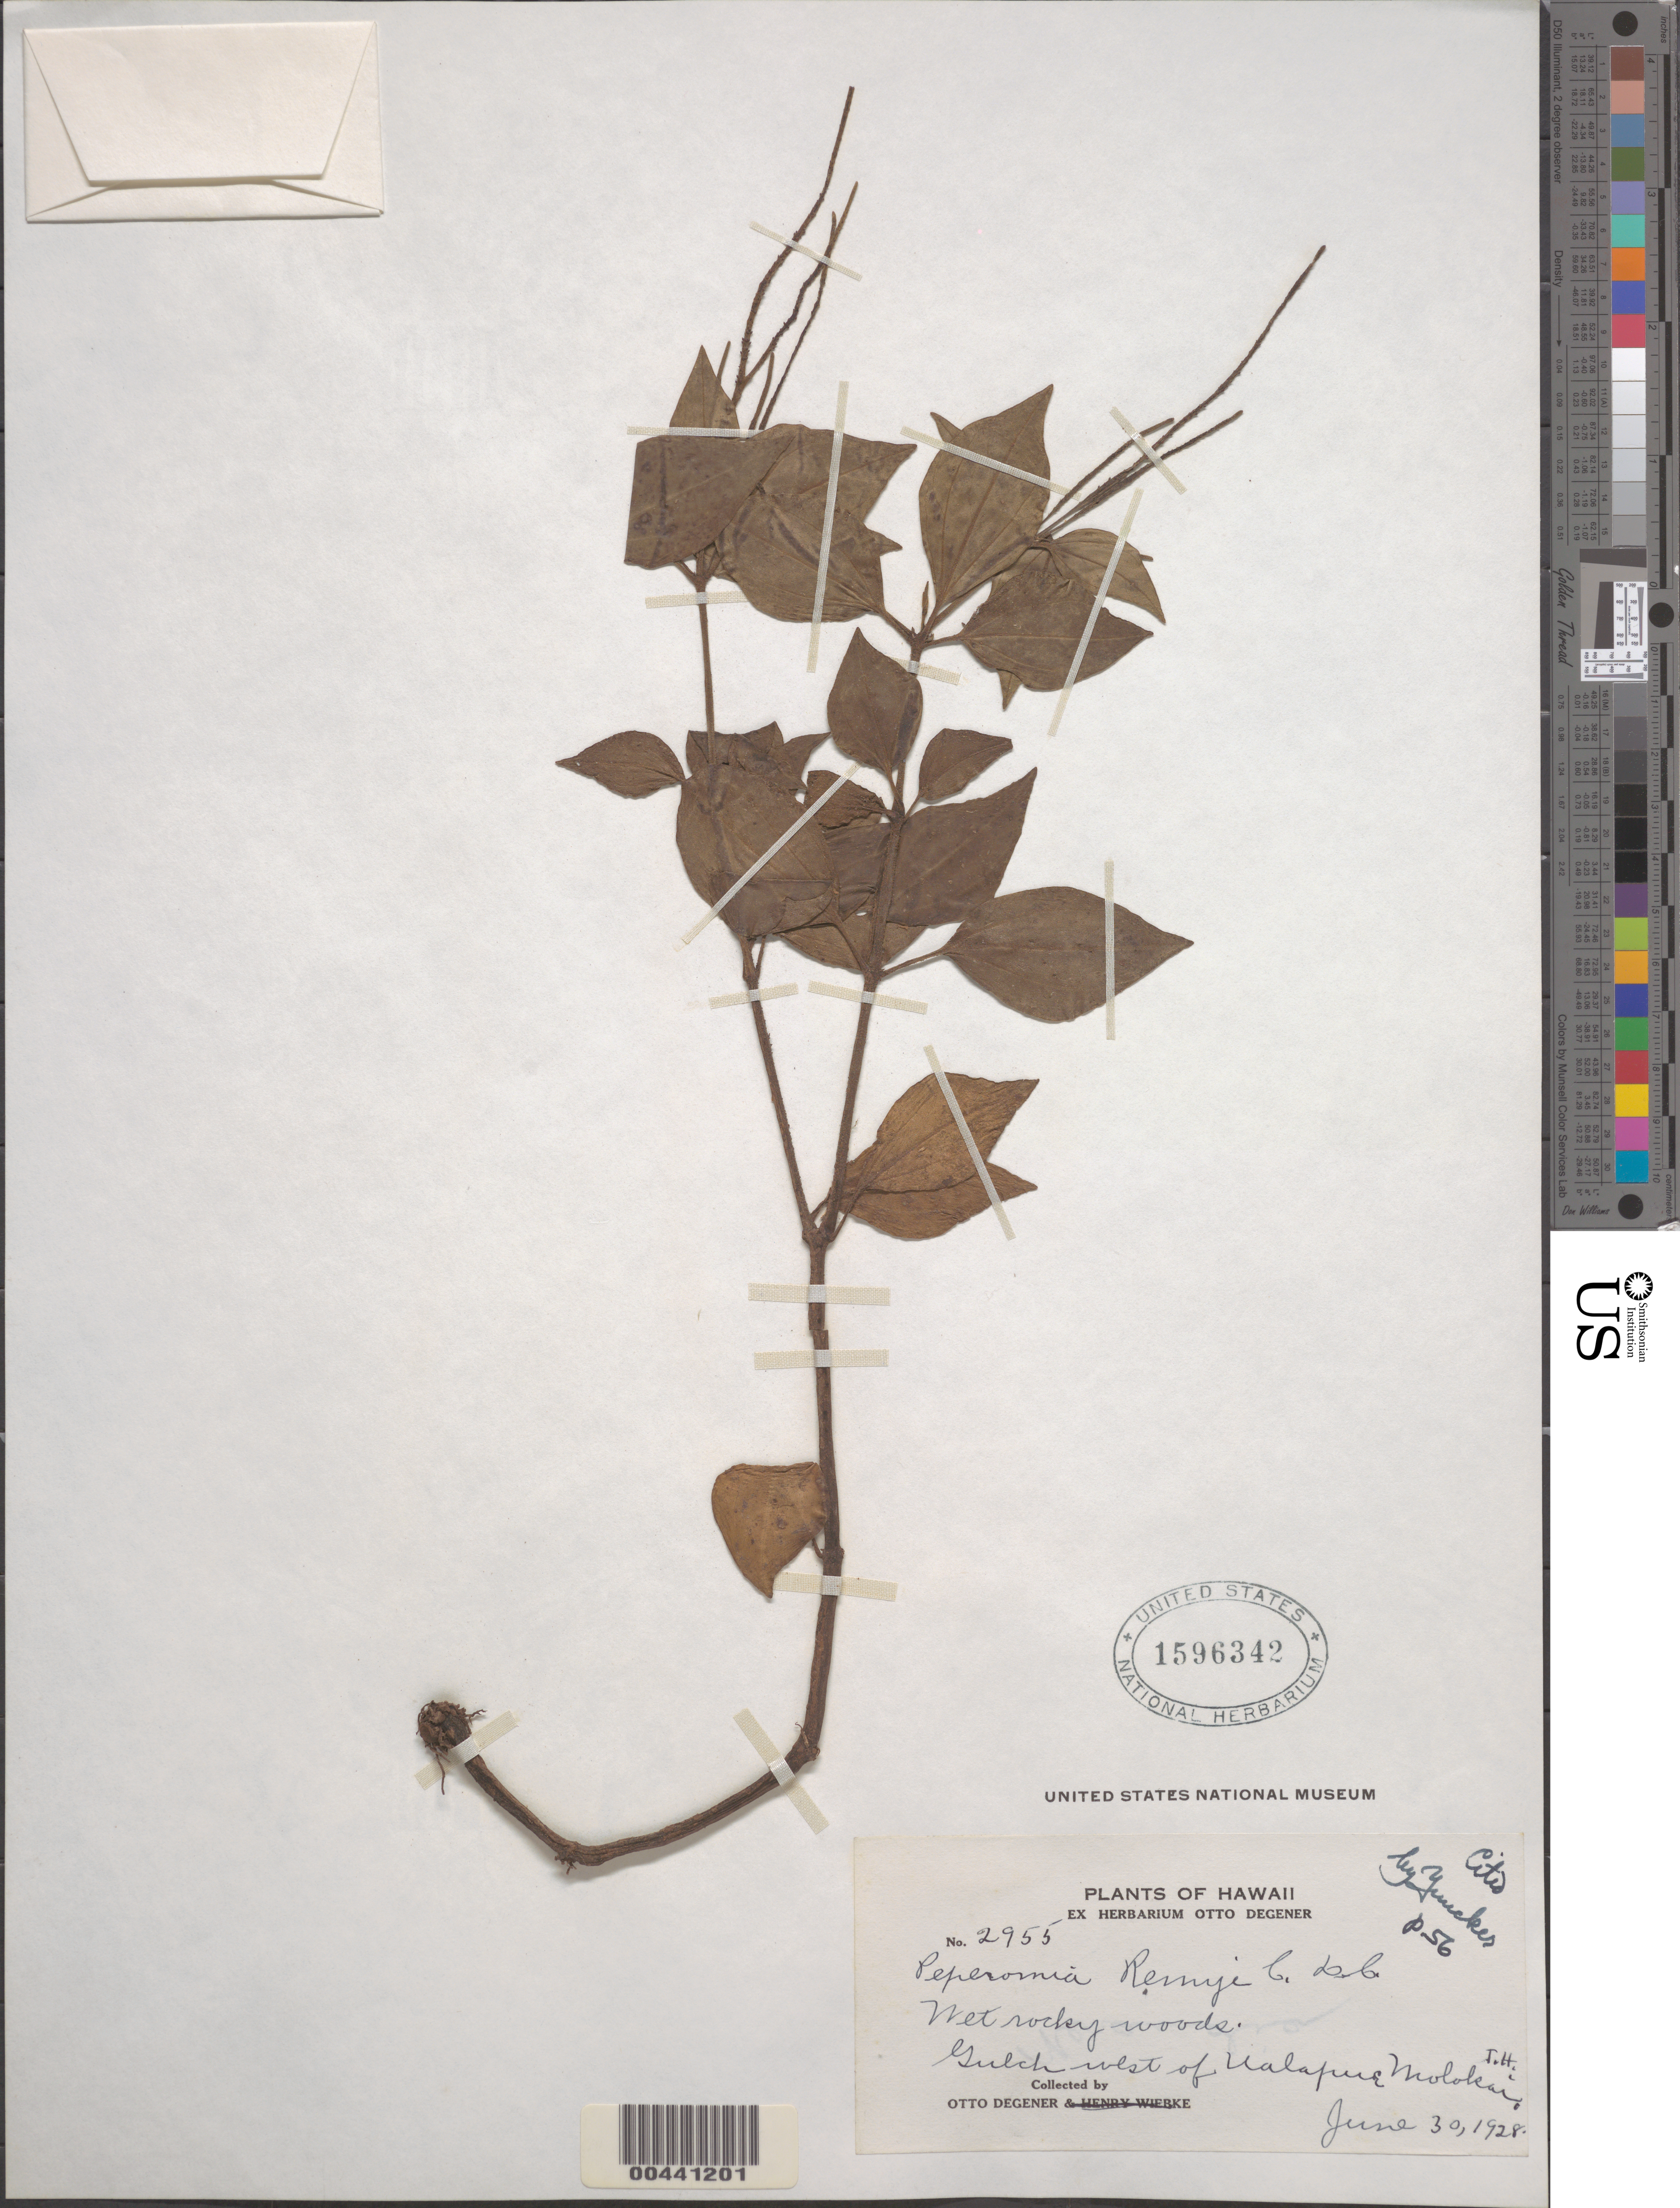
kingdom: Plantae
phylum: Tracheophyta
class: Magnoliopsida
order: Piperales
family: Piperaceae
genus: Peperomia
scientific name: Peperomia remyi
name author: C. DC.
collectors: O. Degener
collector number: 2955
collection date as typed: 30 Jun 1928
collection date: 1928-06-30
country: United States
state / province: Hawaii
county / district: Maui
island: Moloka'i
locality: Gulch W of Ualapue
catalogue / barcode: US 1596342